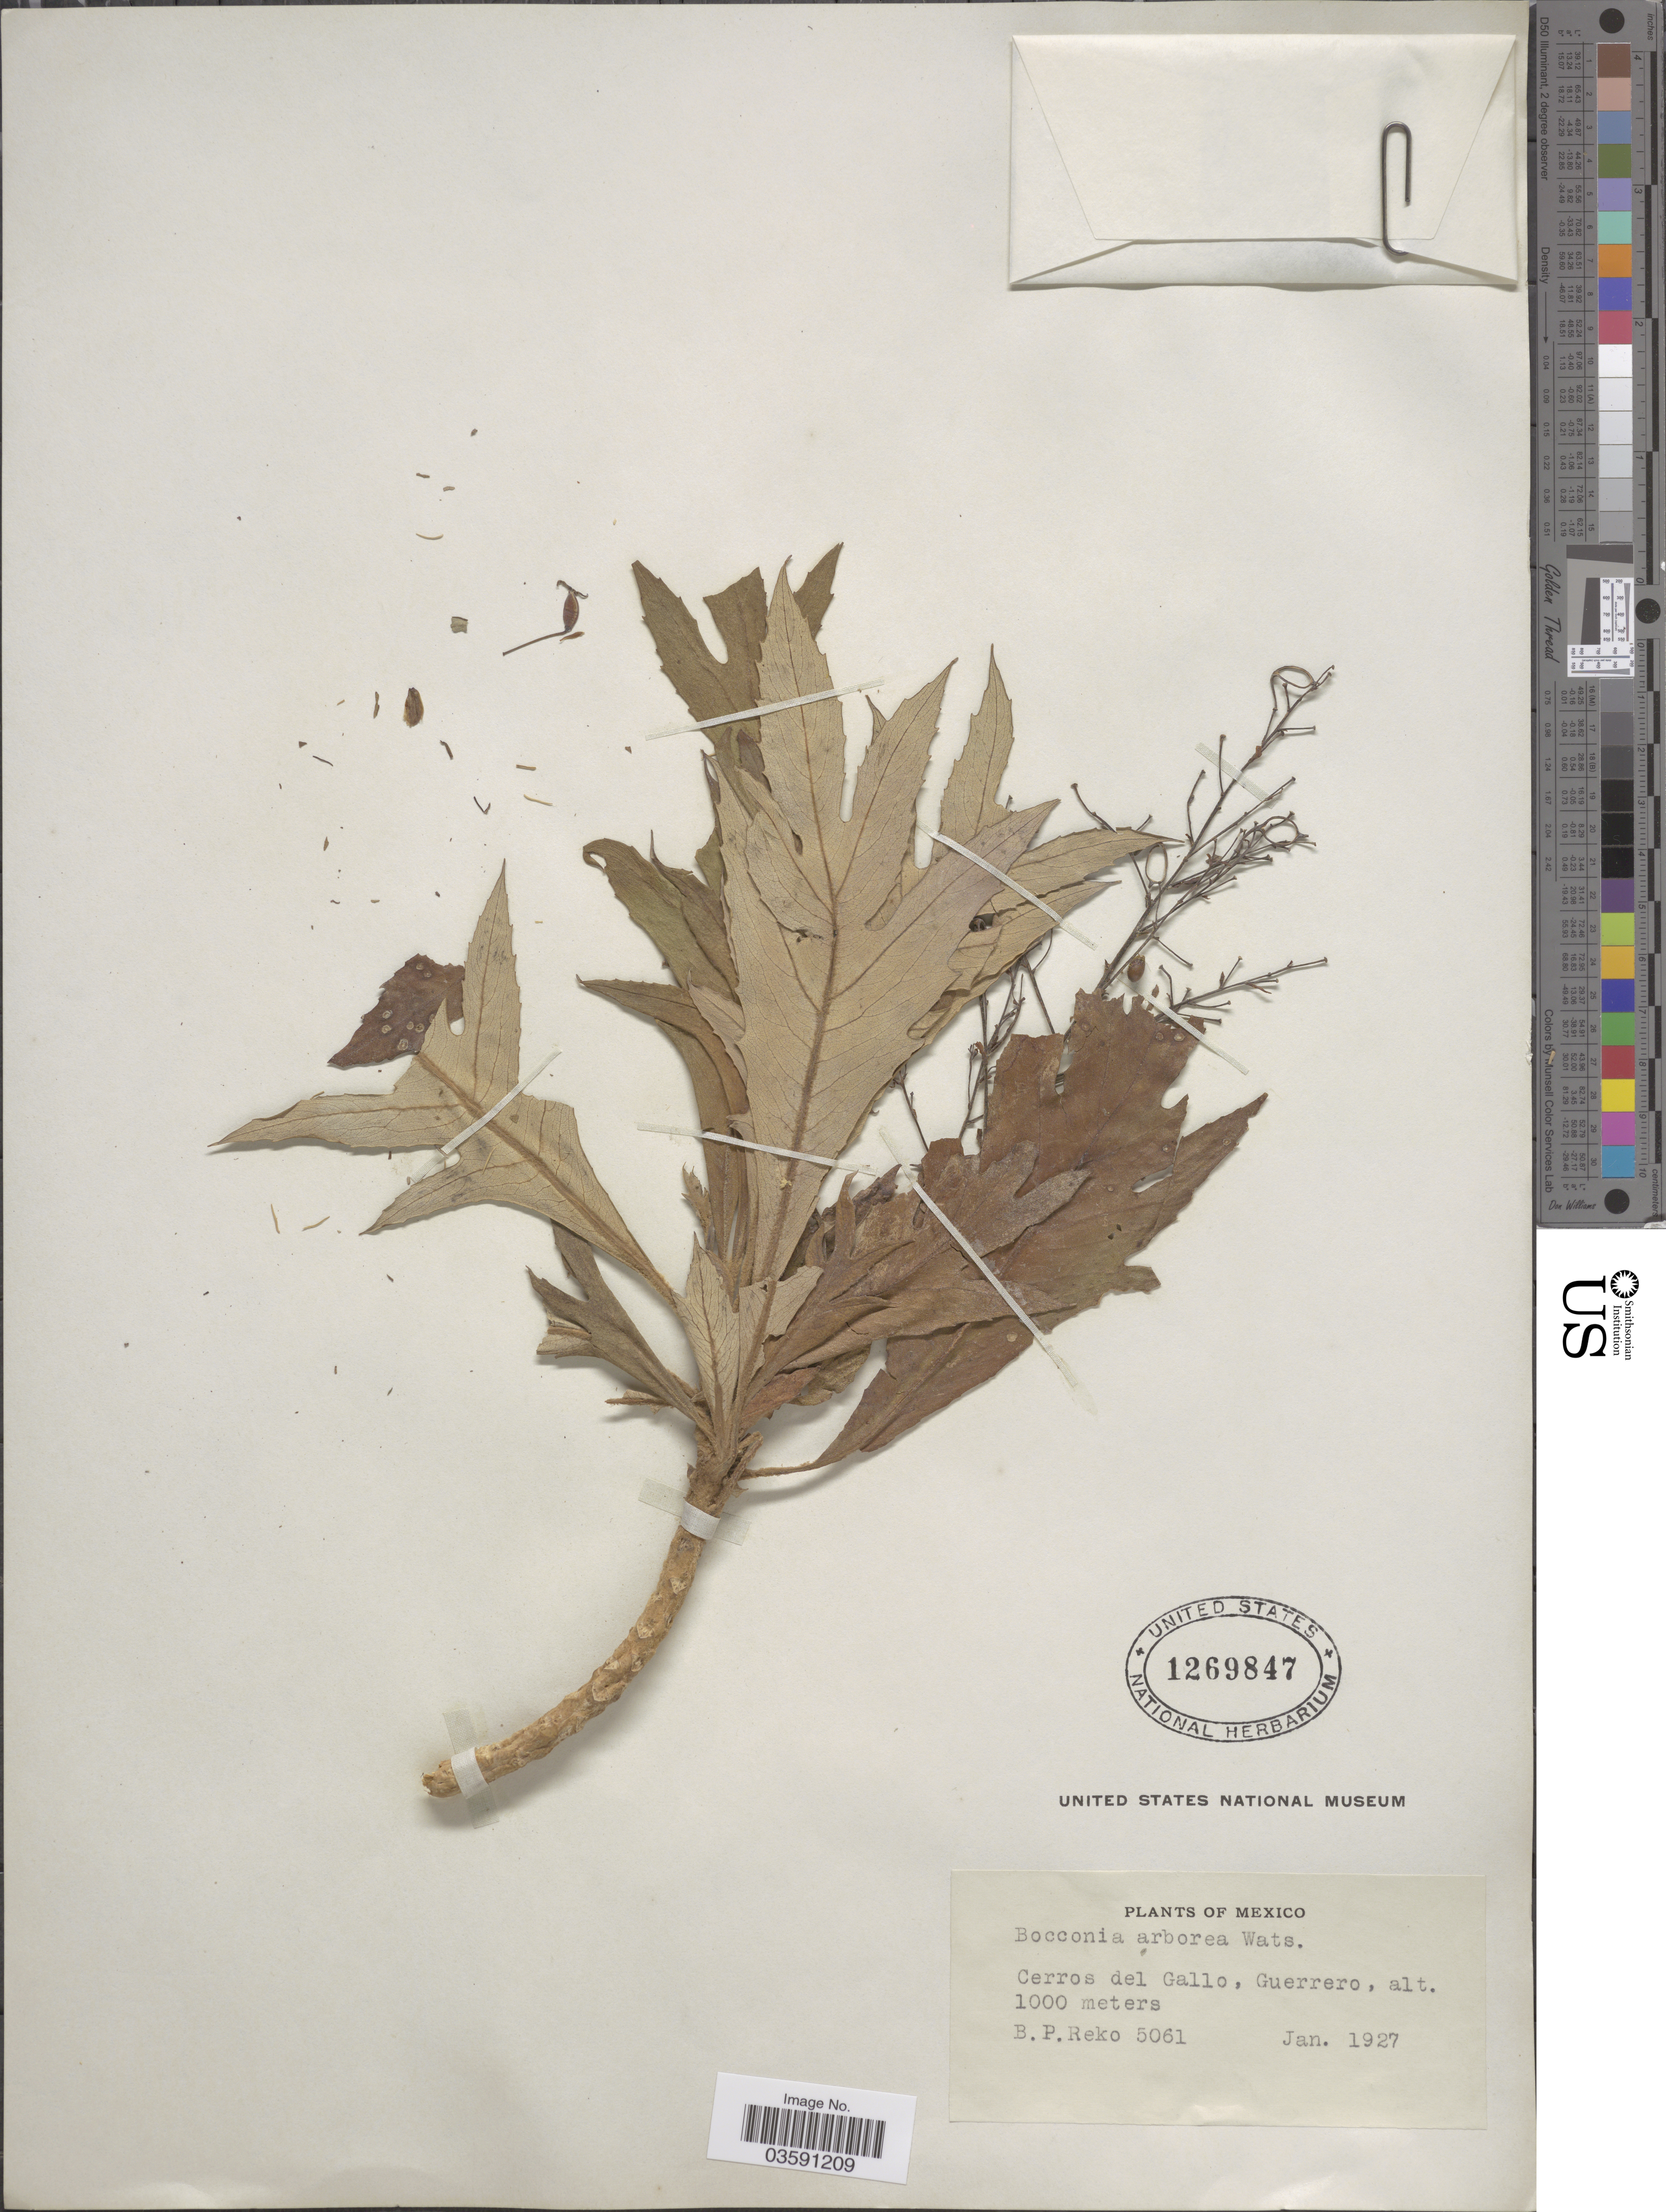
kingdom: Plantae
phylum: Tracheophyta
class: Magnoliopsida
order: Ranunculales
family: Papaveraceae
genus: Bocconia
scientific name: Bocconia arborea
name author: S. Watson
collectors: B. P. Reko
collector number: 5061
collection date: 1927-01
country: Mexico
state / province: Guerrero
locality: Cerros del Gallo.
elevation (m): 1000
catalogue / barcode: US 1269847